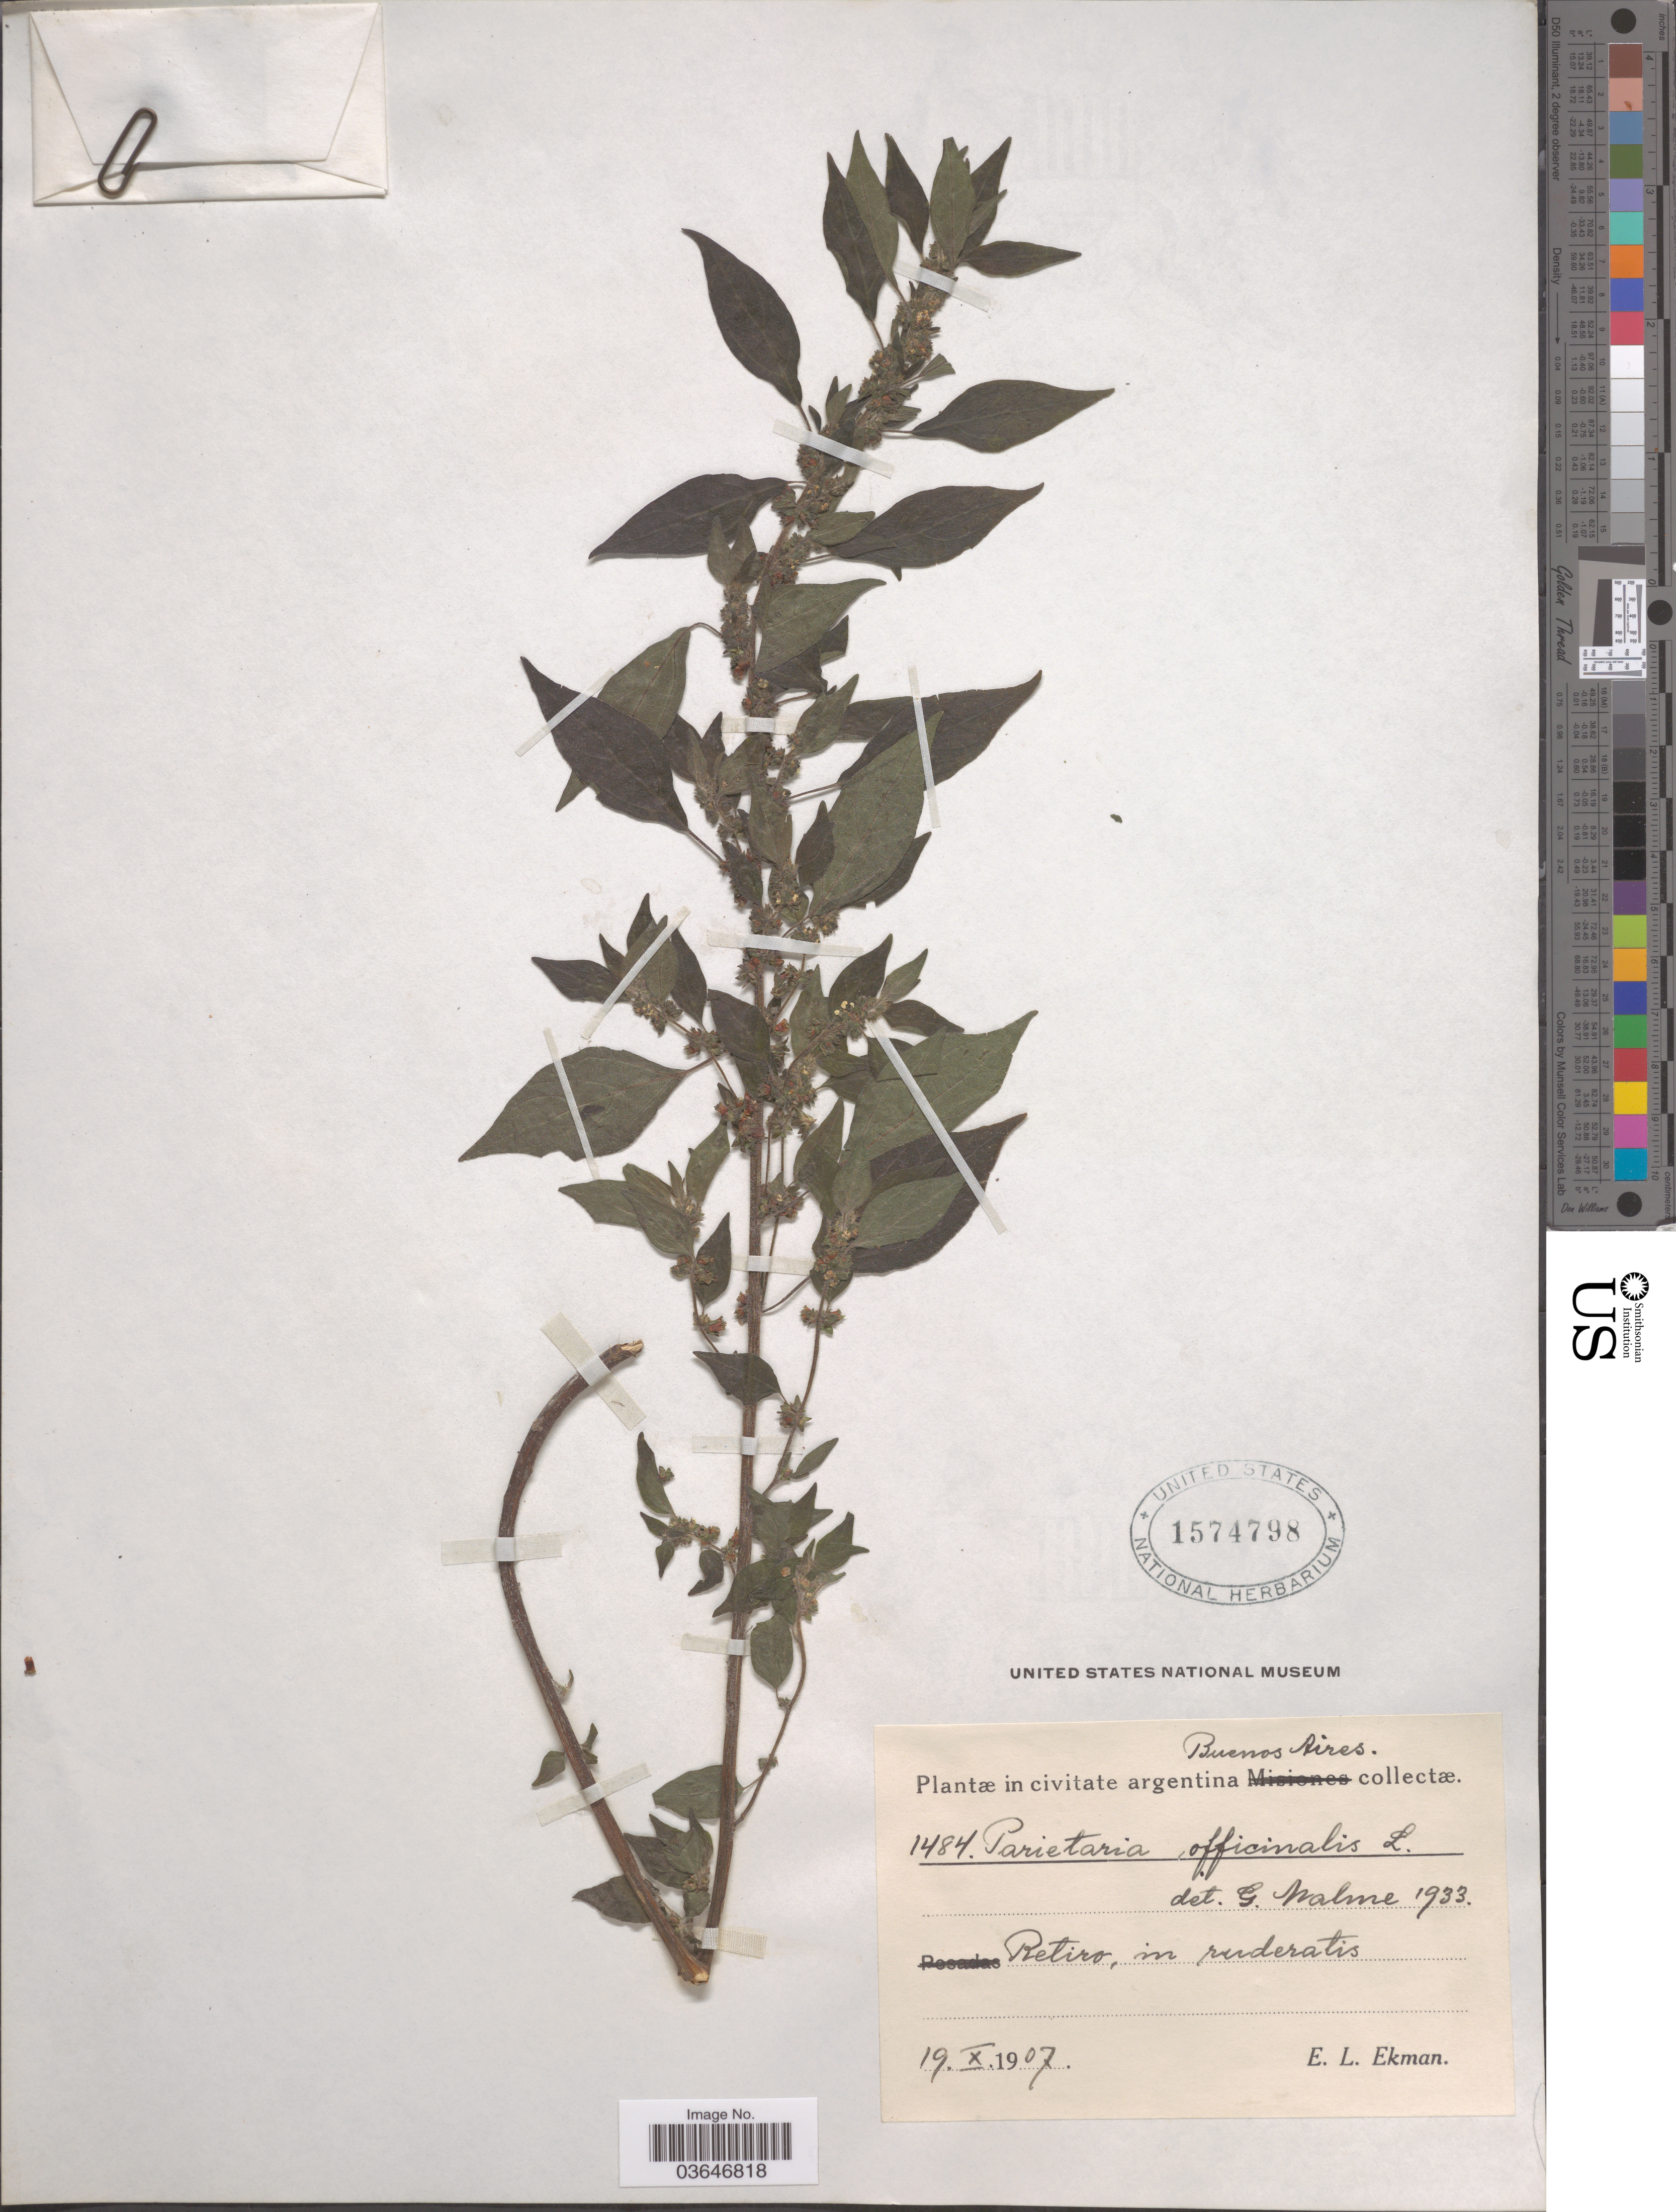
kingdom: Plantae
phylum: Tracheophyta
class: Magnoliopsida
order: Rosales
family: Urticaceae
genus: Parietaria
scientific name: Parietaria debilis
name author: G. Forst.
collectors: E. L. Ekman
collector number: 1484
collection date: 1907-10-19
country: Argentina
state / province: Buenos Aires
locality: Retiro, in ruderatis.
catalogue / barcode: US 1574798